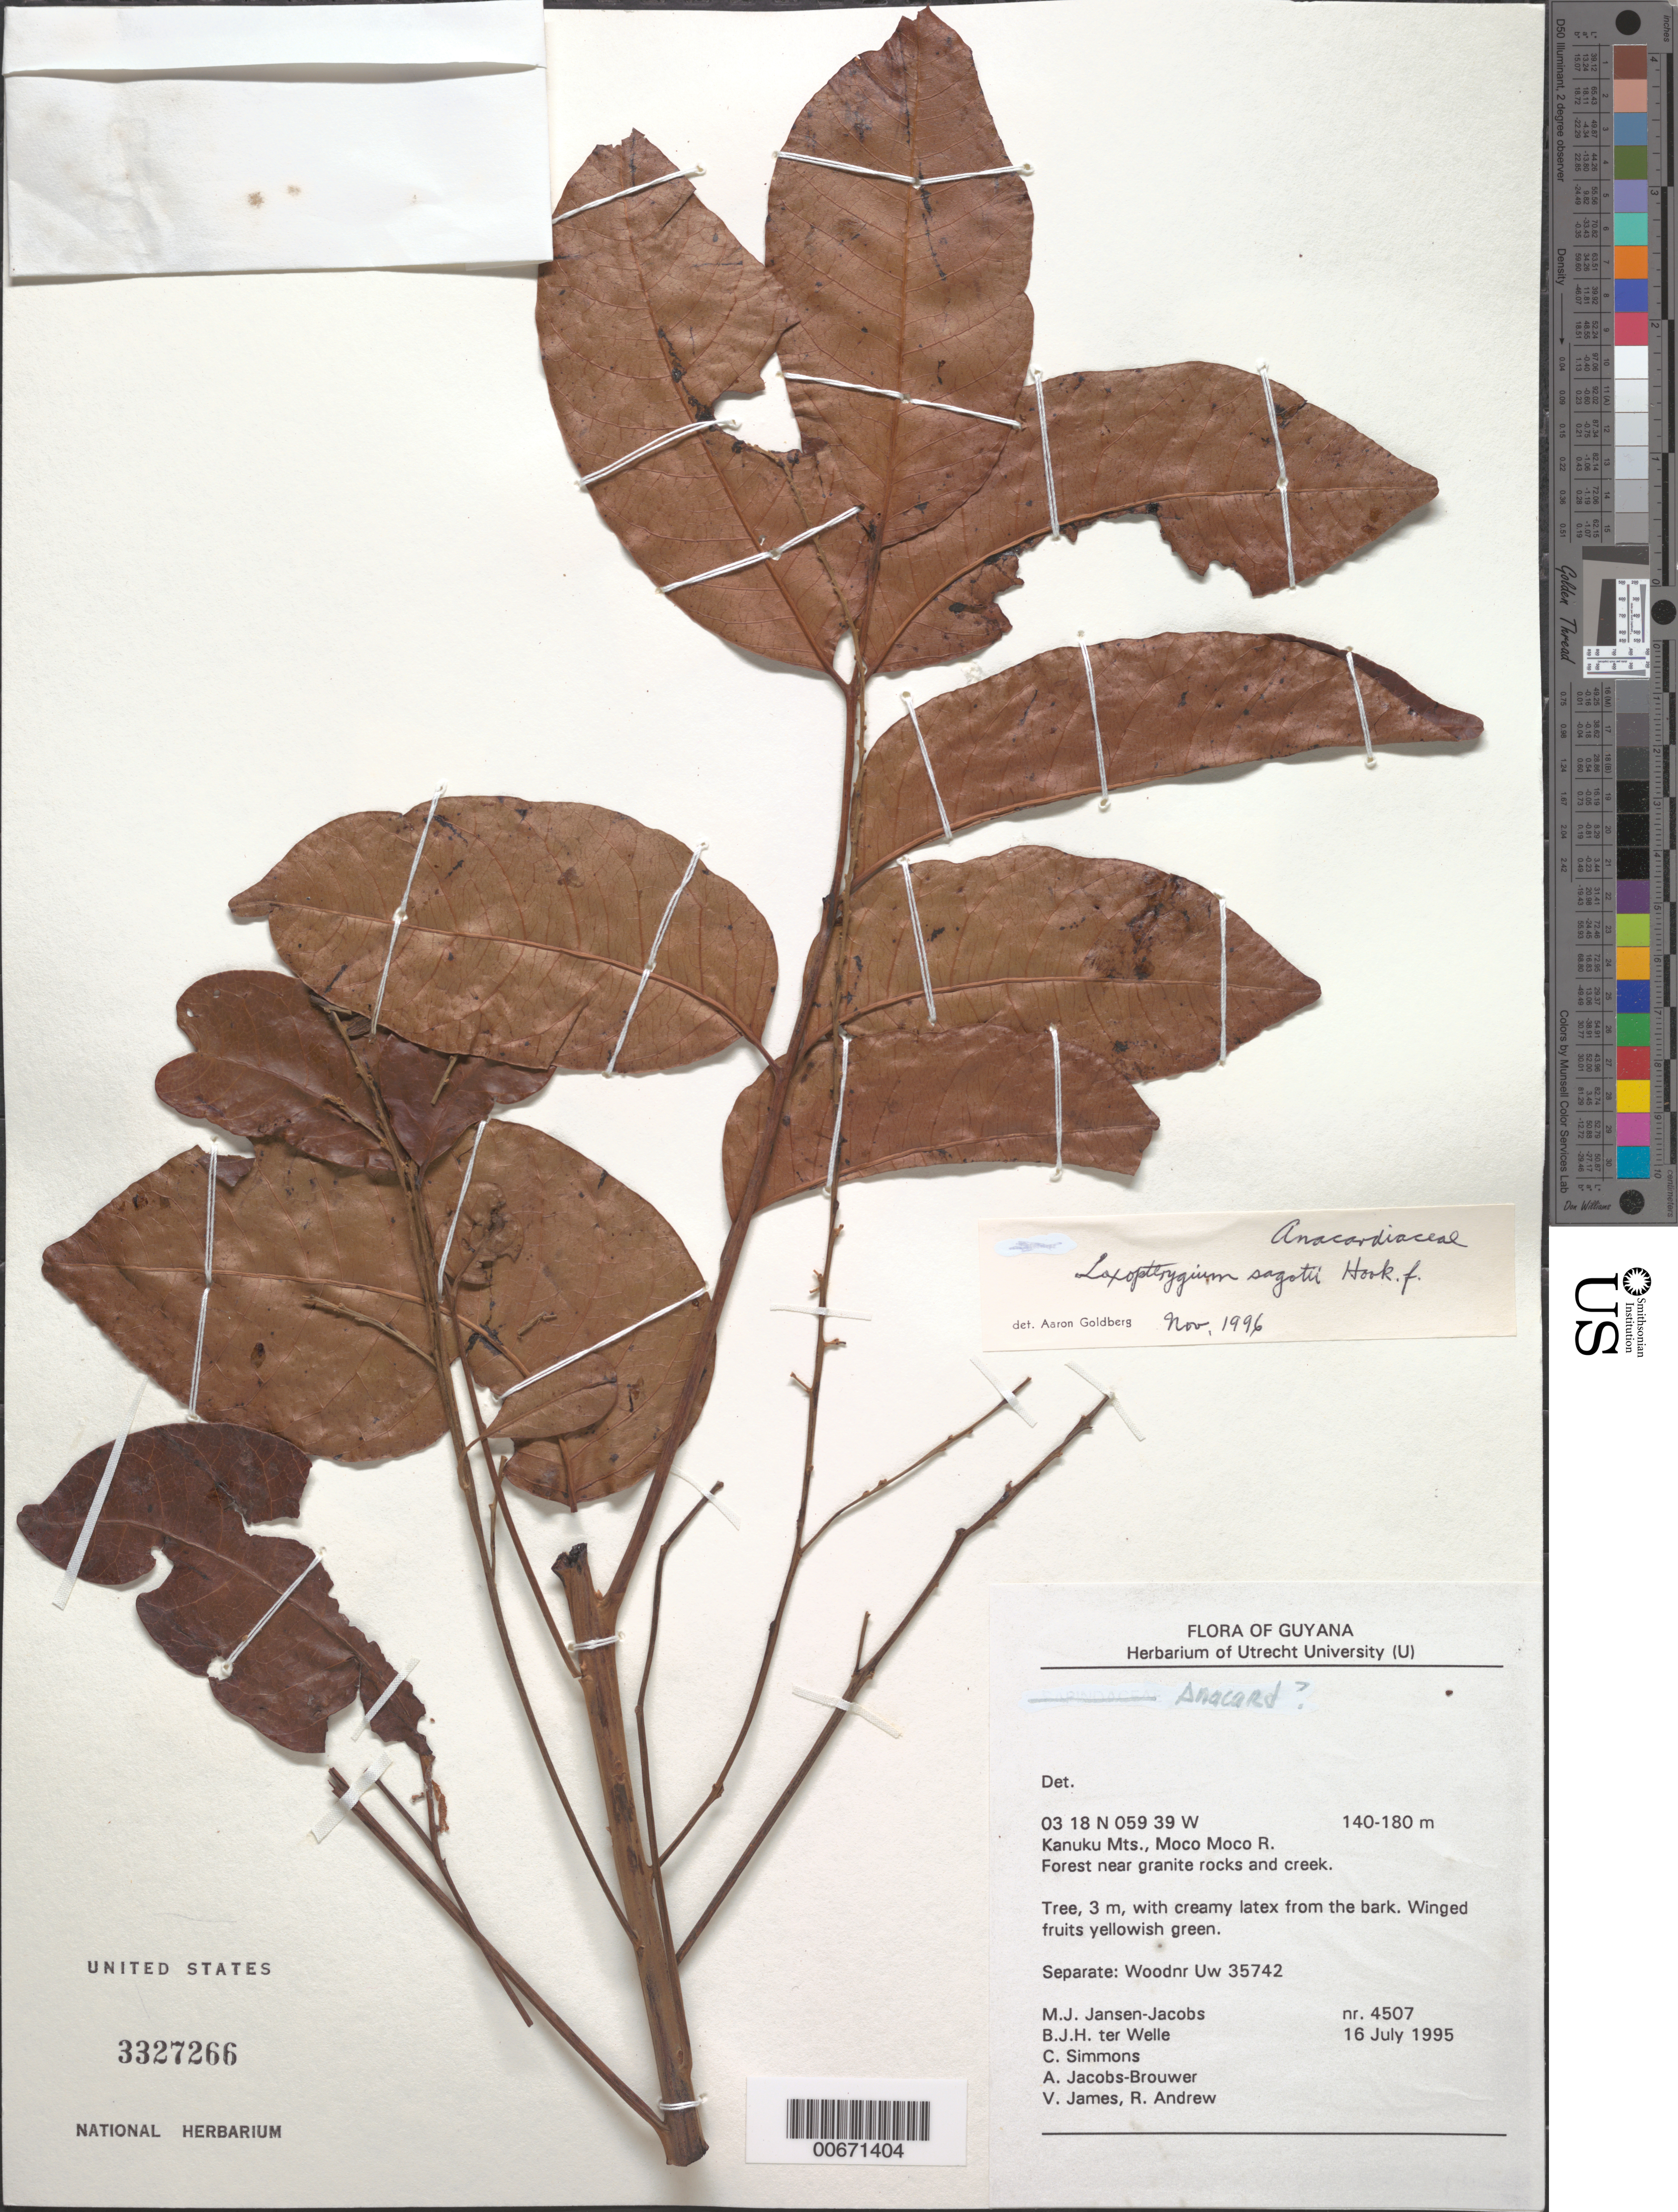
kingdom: Plantae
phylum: Tracheophyta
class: Magnoliopsida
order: Sapindales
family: Anacardiaceae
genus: Loxopterygium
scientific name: Loxopterygium sagotii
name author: Hook. f.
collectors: M. J. Jansen-Jacobs, B. Welle, C. Simmons, A. Jacobs-Brouwer & et al.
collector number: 4507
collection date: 1995-07-16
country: Guyana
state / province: U. Takutu-U. Essequibo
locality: Kanuku Mts., Moco Moco R.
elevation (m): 140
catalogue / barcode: US 3327266